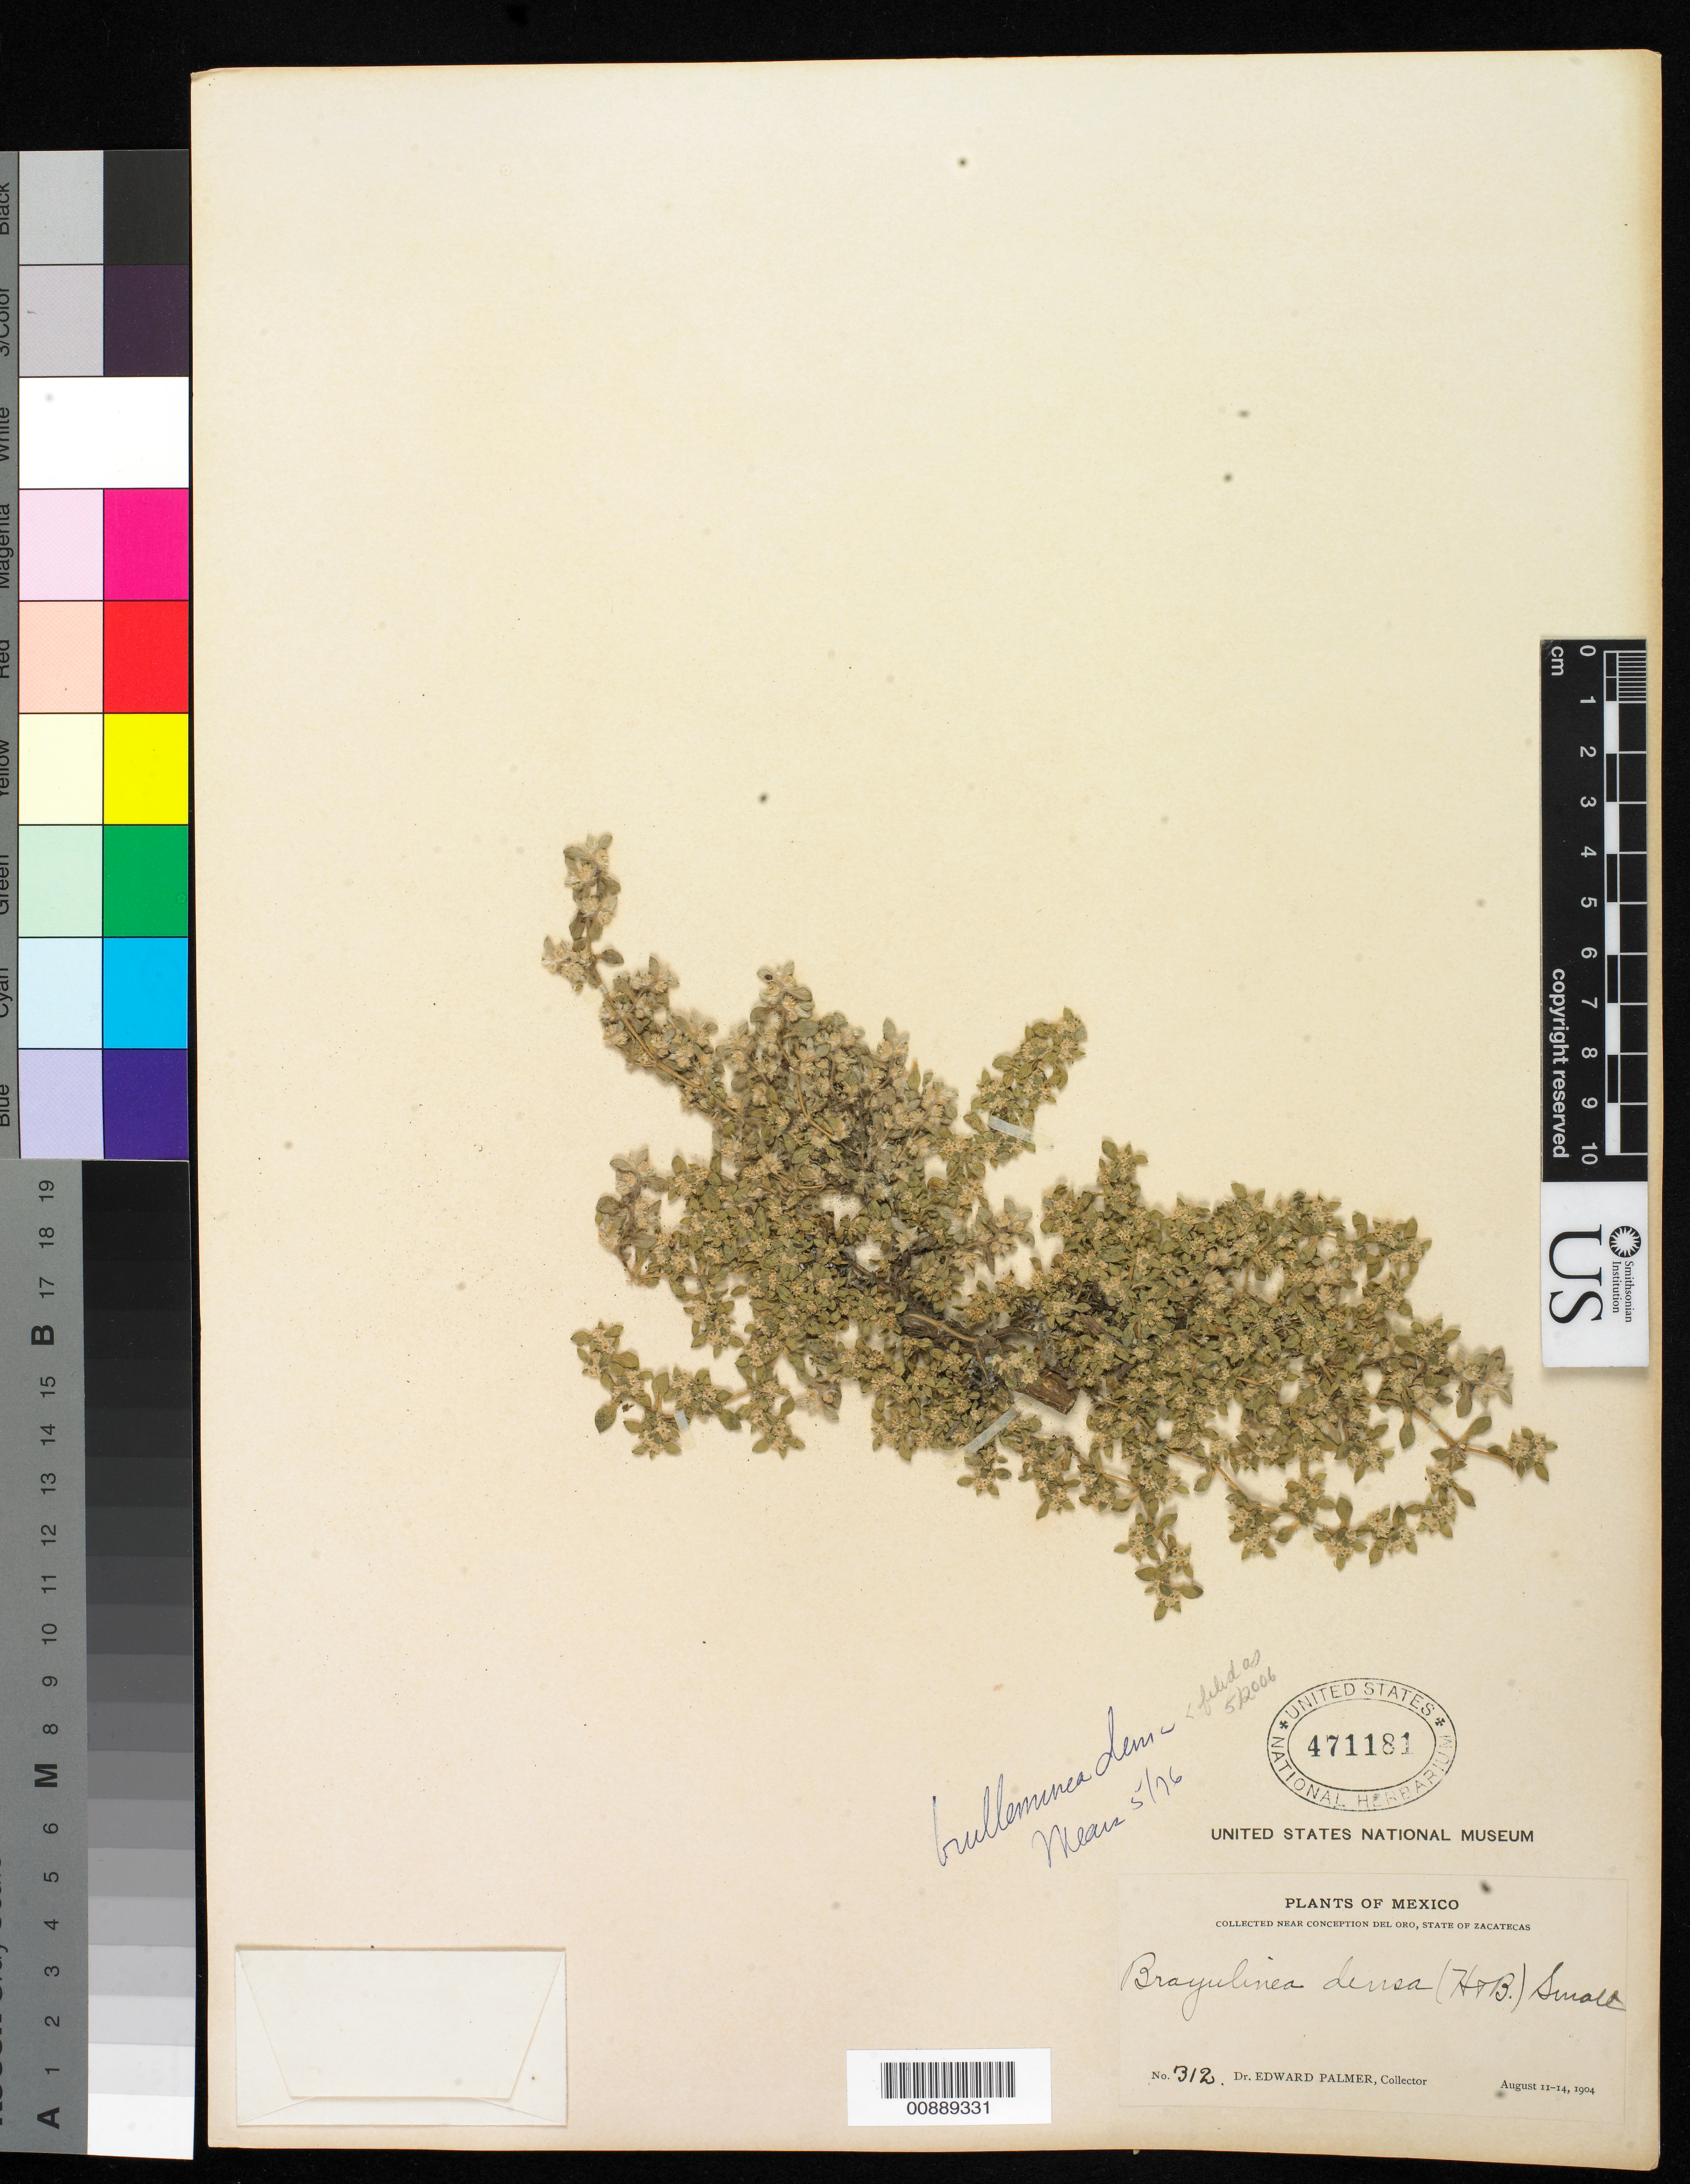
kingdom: Plantae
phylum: Tracheophyta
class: Magnoliopsida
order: Caryophyllales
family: Amaranthaceae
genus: Guilleminea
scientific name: Guilleminea densa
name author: (Humb. & Bonpl. ex Schult.) Moq.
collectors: E. Palmer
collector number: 312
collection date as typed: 11 Aug 1904 to 14 Aug 1904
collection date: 1904-08-11/1904-08-14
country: Mexico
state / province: Zacatecas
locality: Near Concepción del Oro, Zacatecas.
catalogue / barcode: US 471181